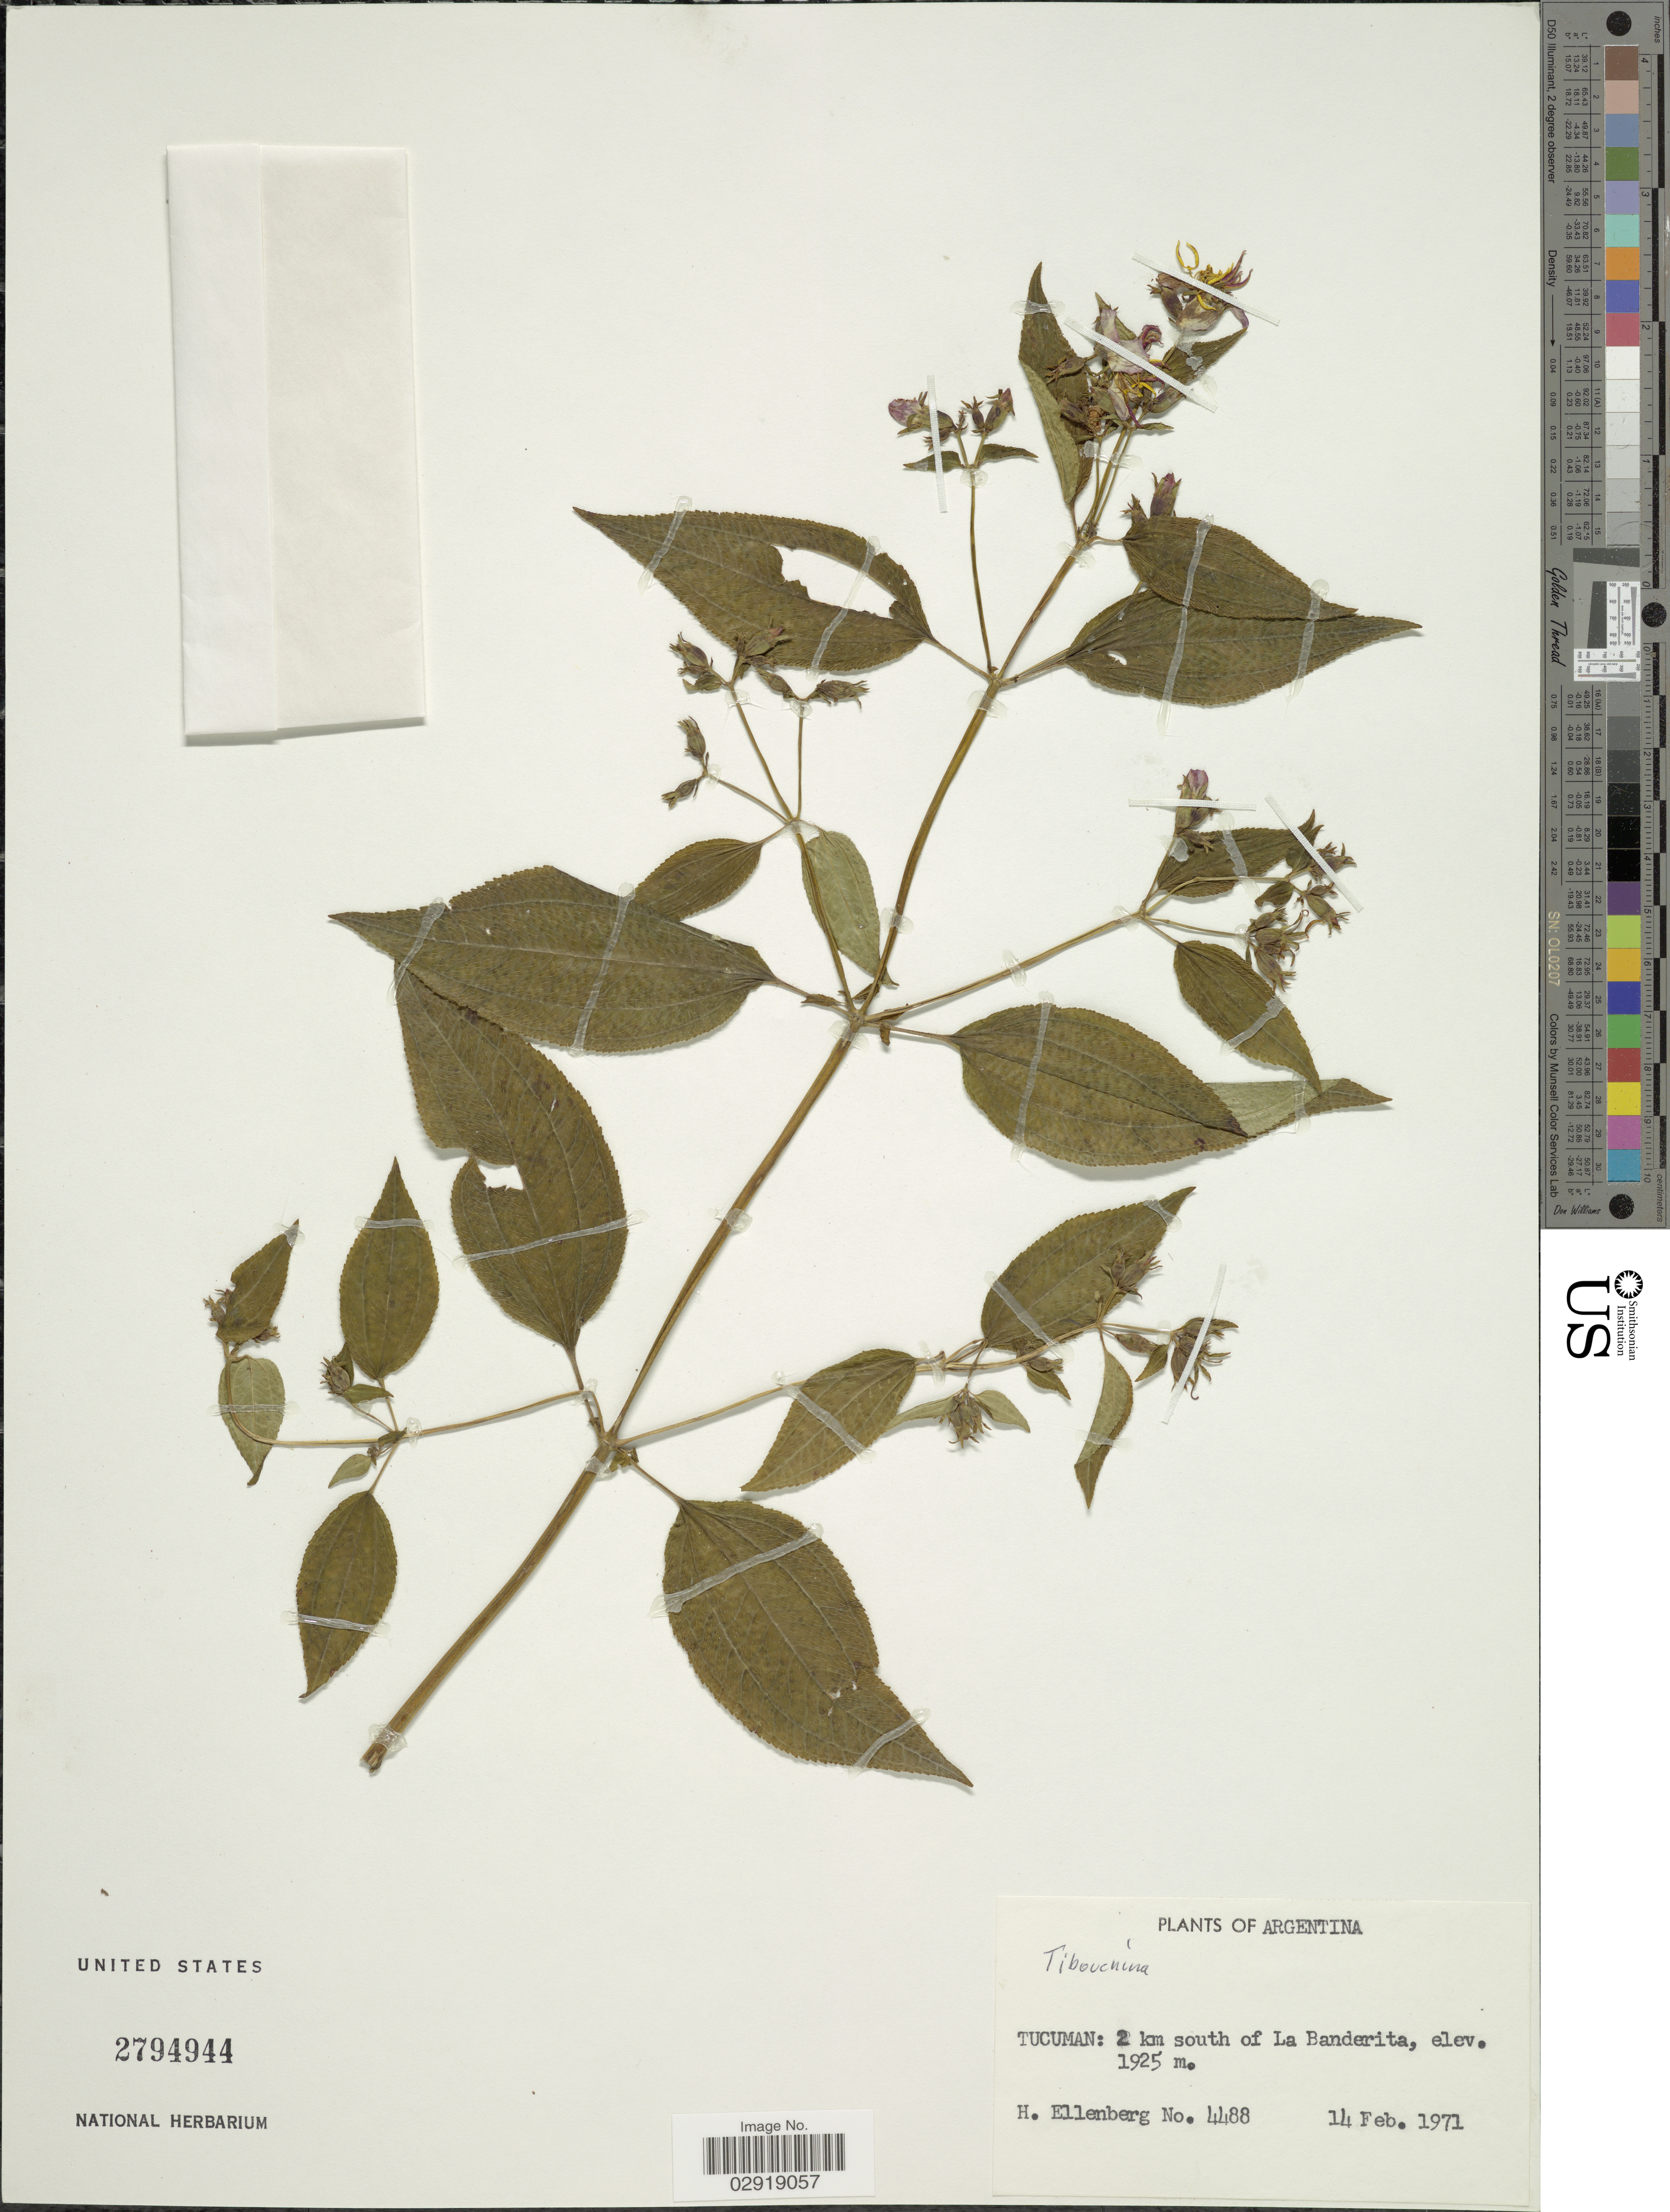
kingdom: Plantae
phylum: Tracheophyta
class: Magnoliopsida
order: Myrtales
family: Melastomataceae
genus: Chaetogastra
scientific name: Chaetogastra sp.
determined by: Michelangeli, F. A.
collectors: H. Ellenberg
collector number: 4488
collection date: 1971-02-14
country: Argentina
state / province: Tucuman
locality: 2 km south of La Banderita.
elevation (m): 1925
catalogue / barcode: US 2794944